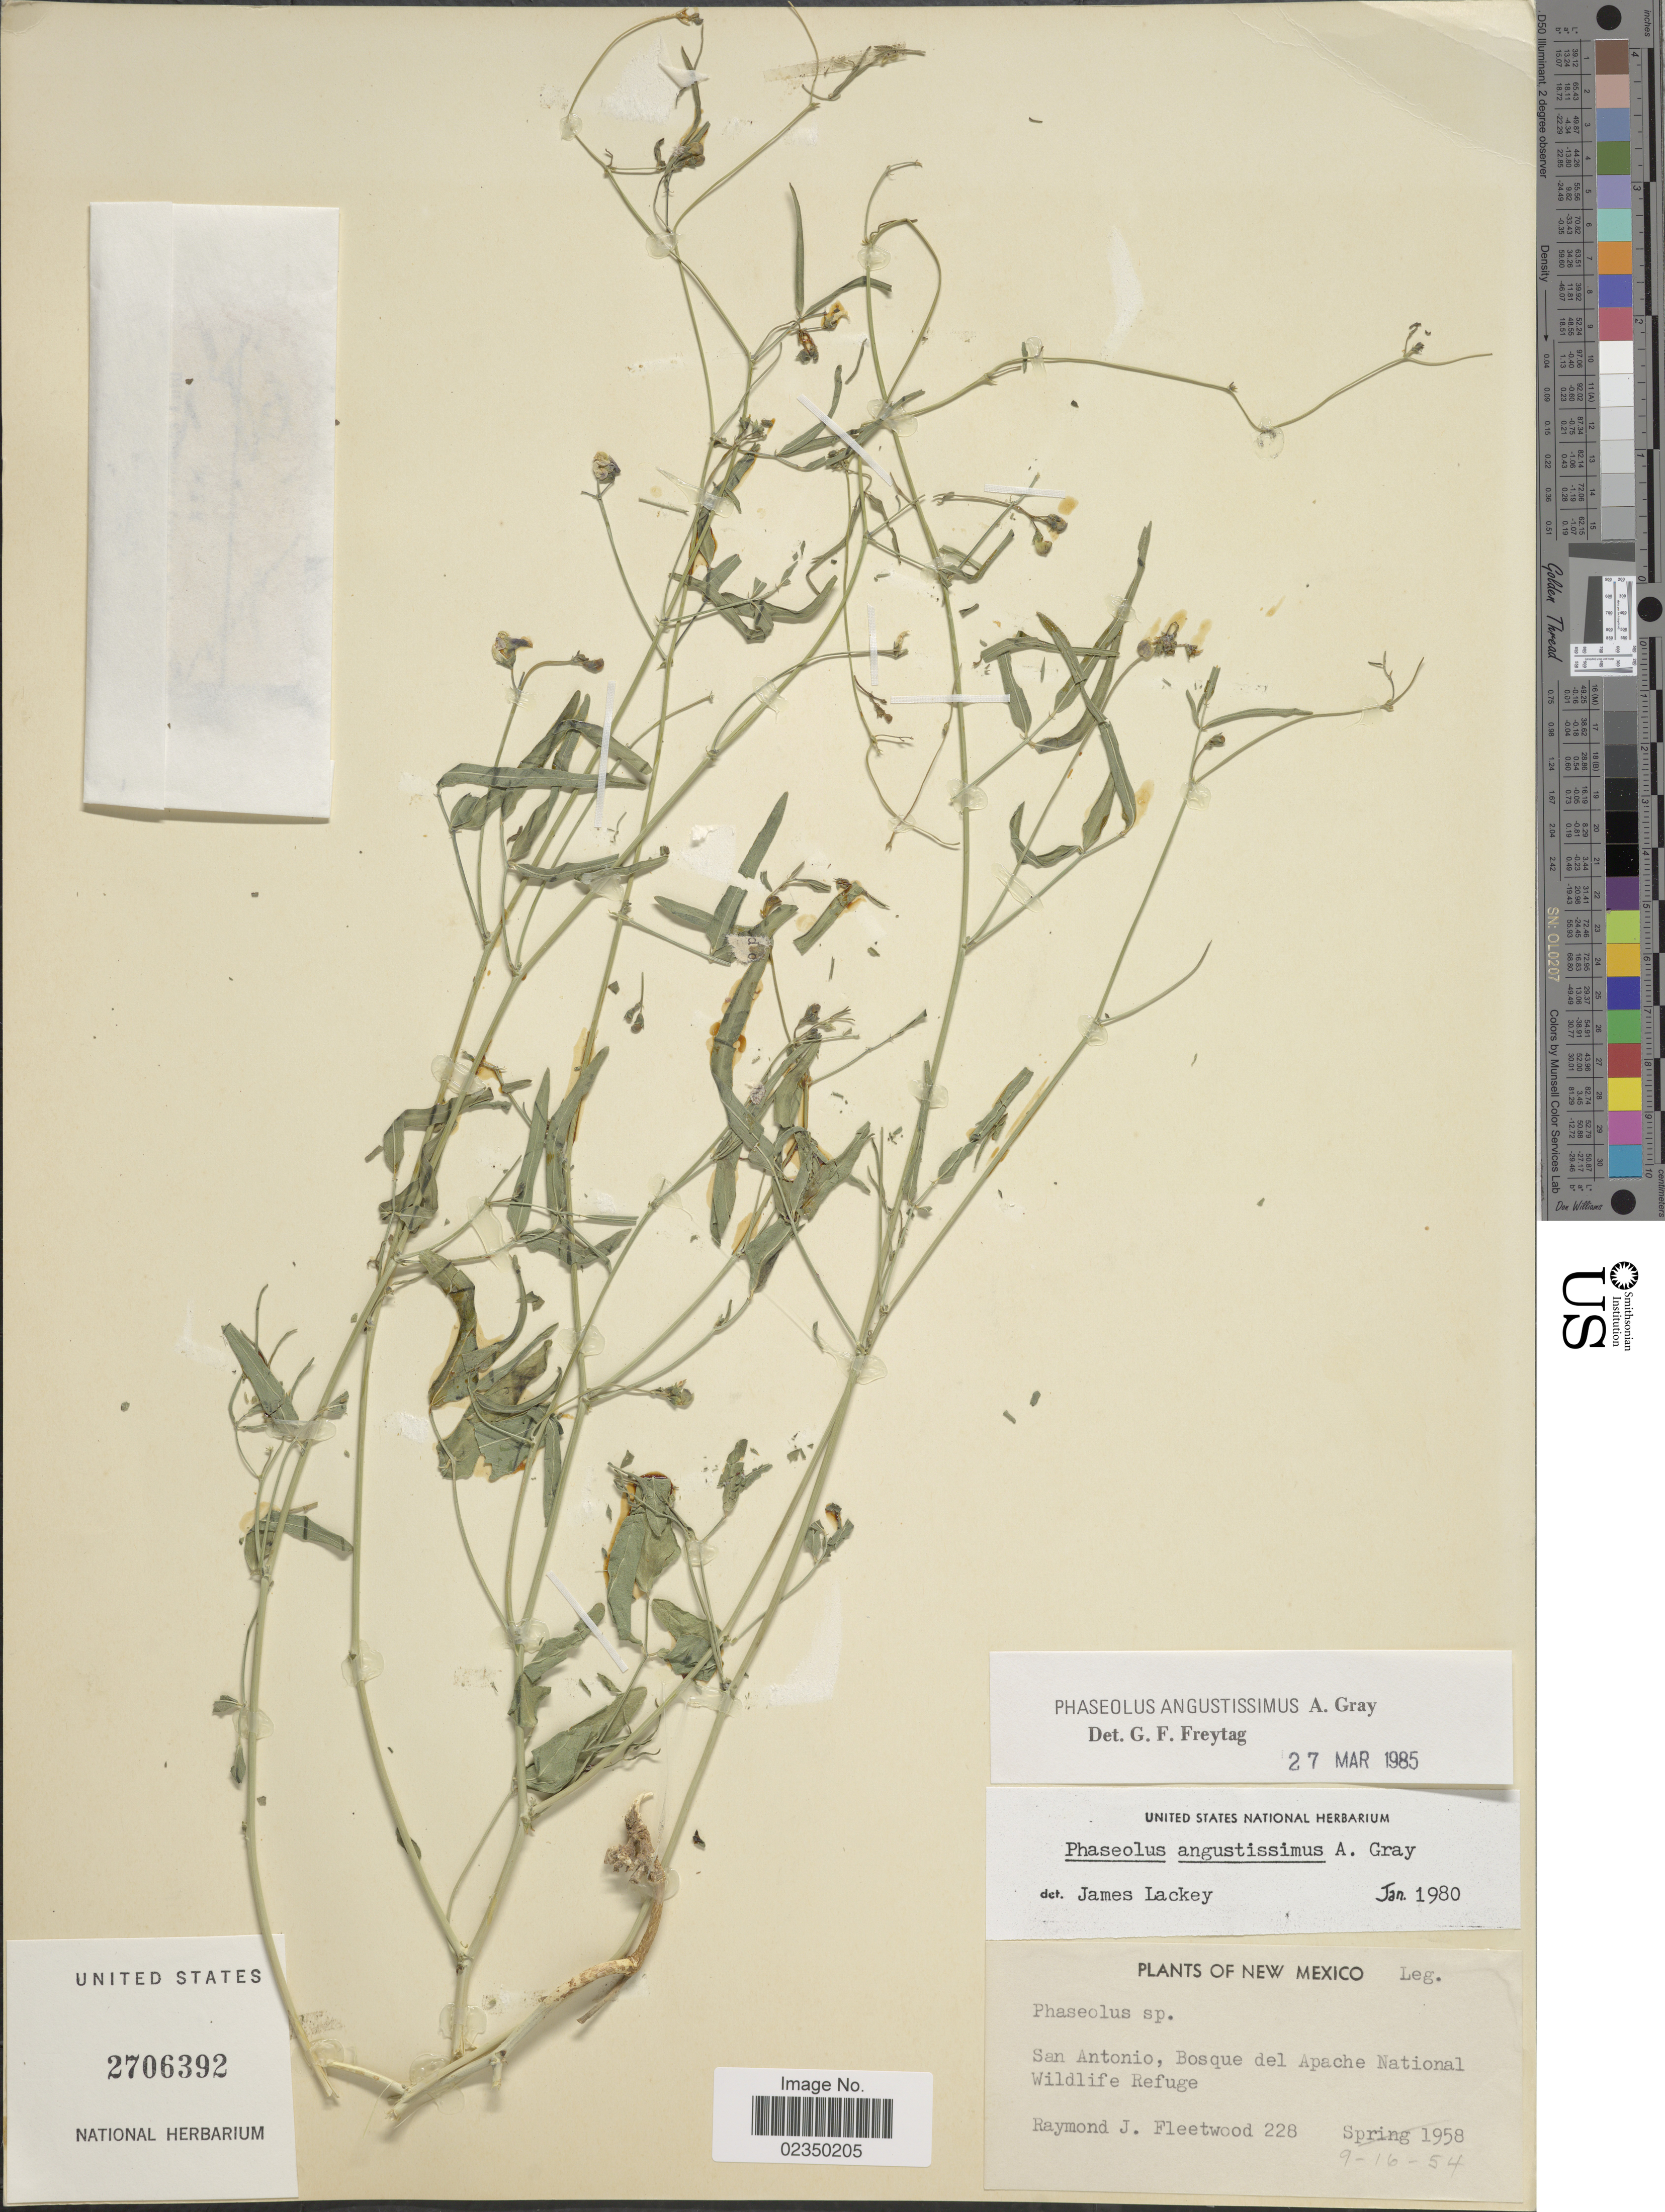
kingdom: Plantae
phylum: Tracheophyta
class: Magnoliopsida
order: Fabales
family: Fabaceae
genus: Phaseolus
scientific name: Phaseolus angustissimus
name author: A. Gray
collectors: R. J. Fleetwood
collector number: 228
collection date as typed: Transcribed d/m/y: 16/9/54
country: United States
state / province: New Mexico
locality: San Antonio, Bosque del Apache National Wildlife Refuge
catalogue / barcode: US 2706392